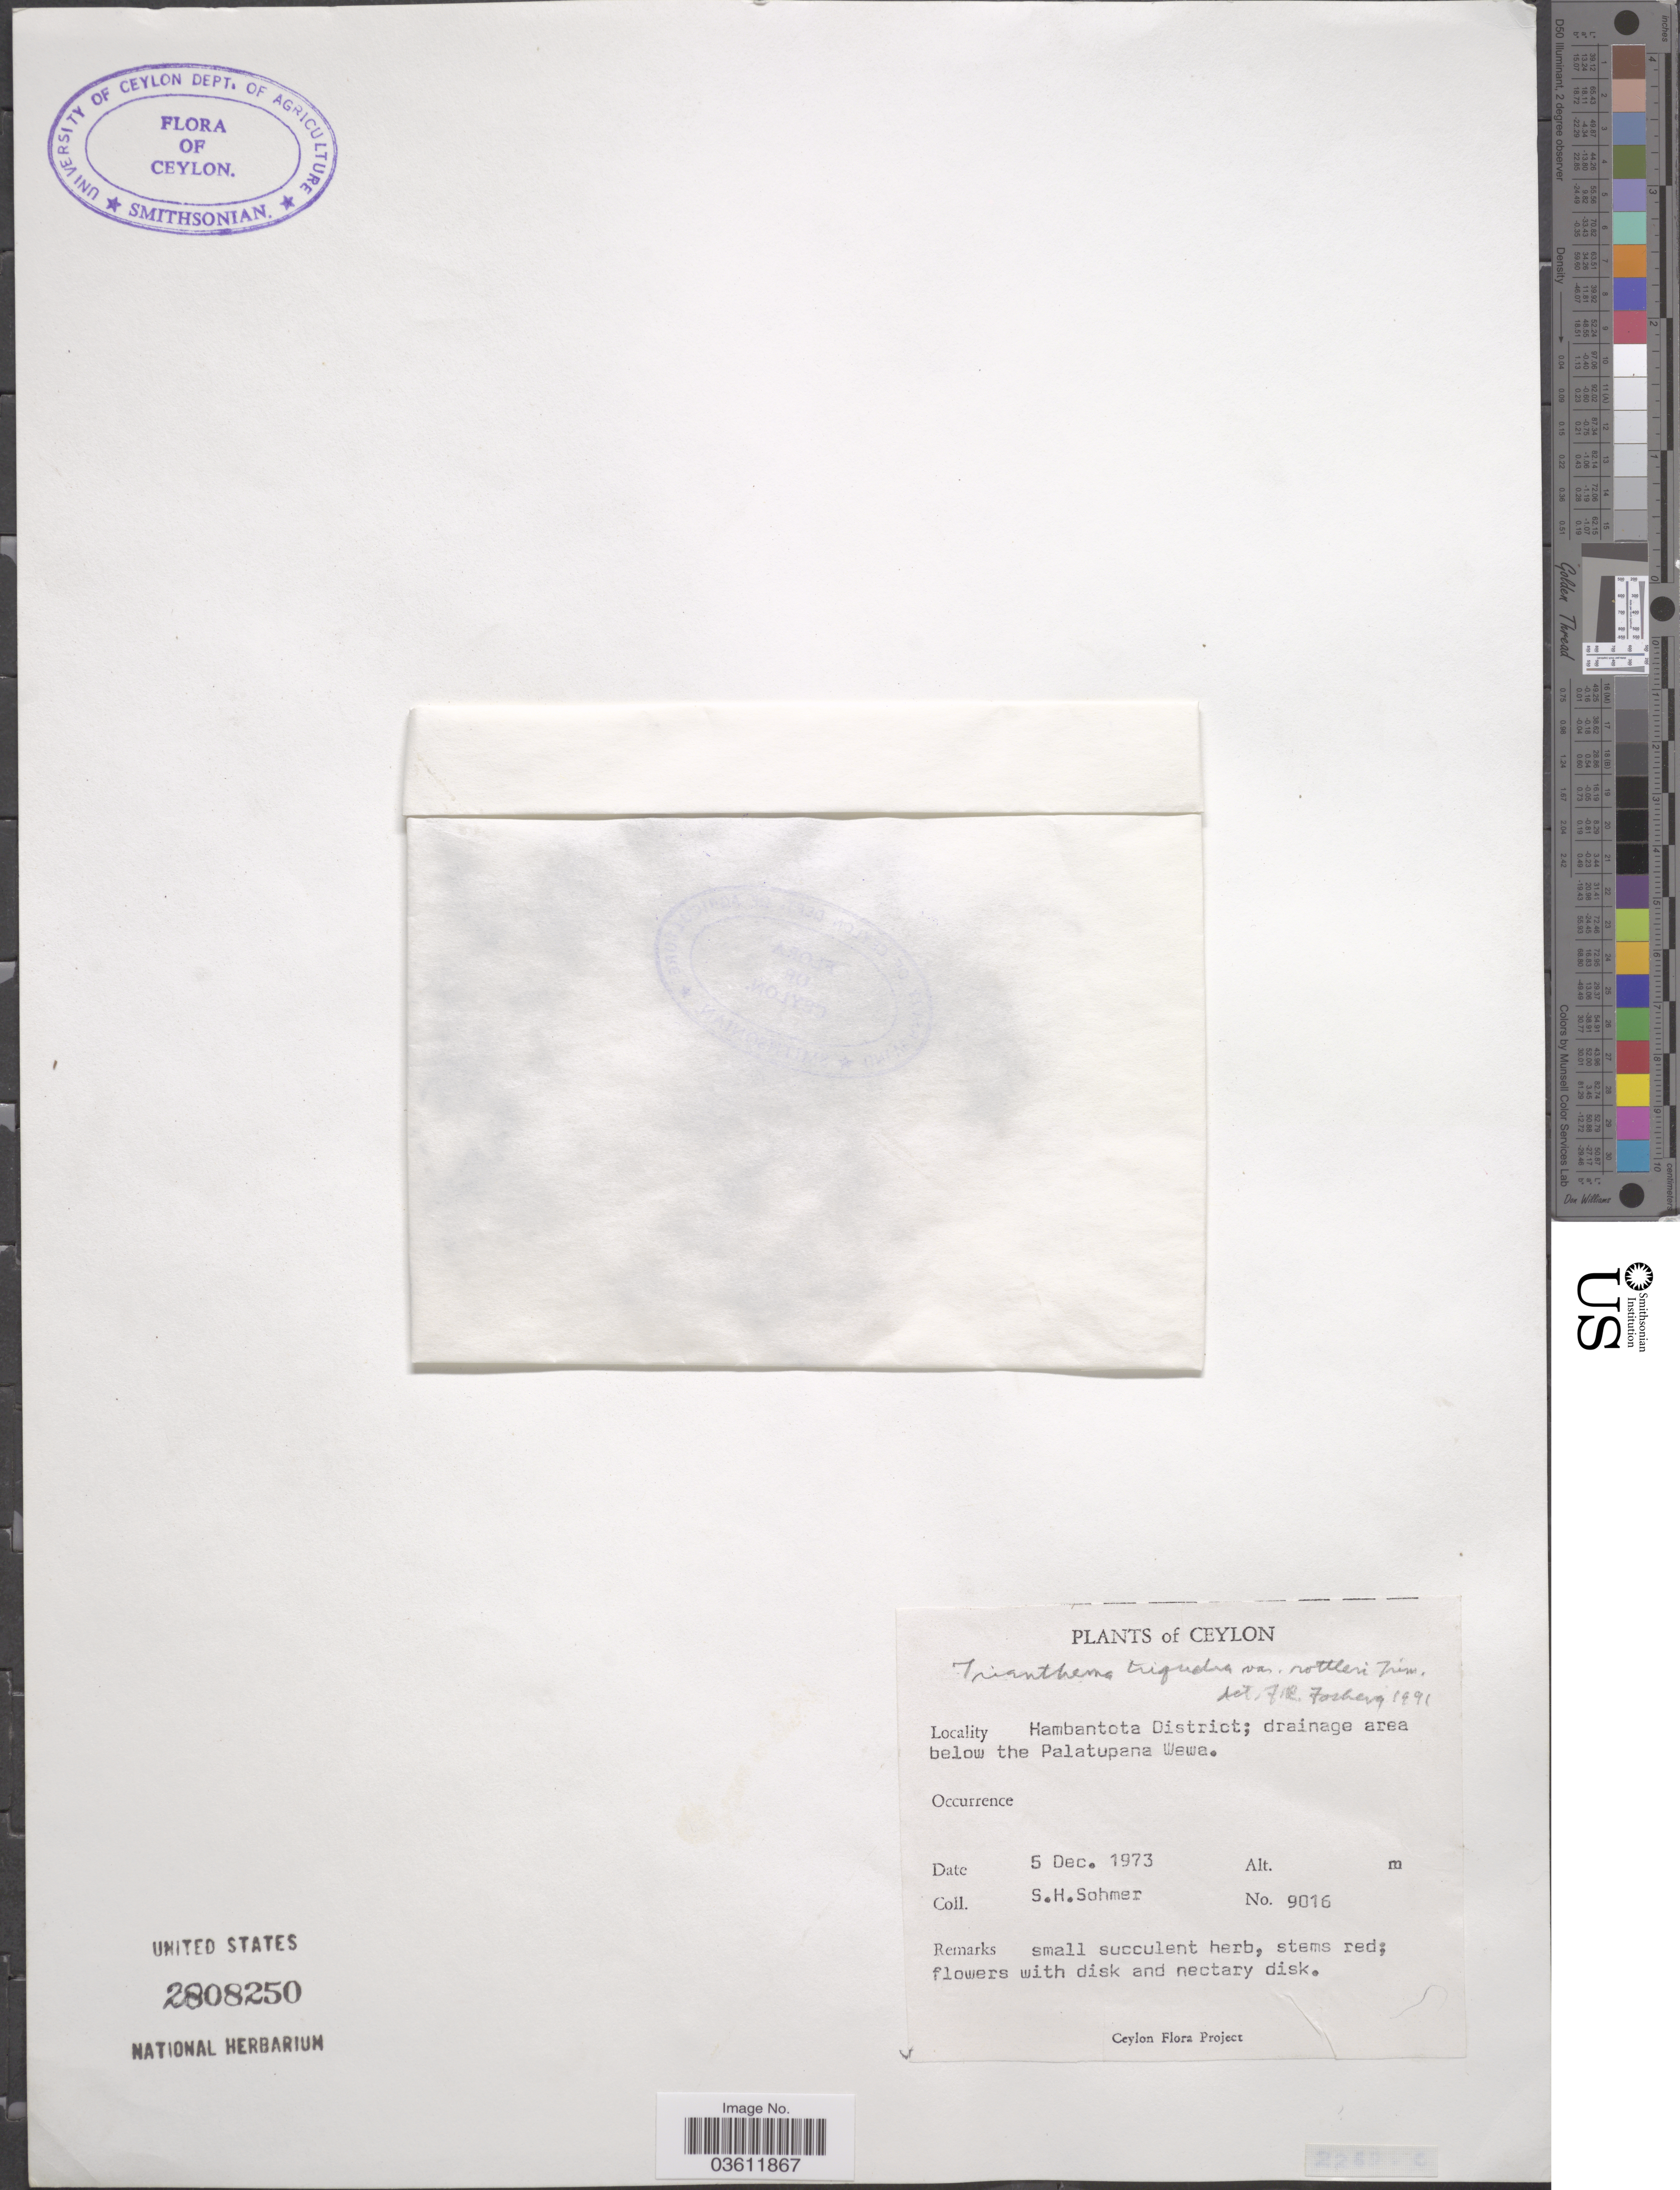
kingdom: Plantae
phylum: Tracheophyta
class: Magnoliopsida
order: Caryophyllales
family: Aizoaceae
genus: Trianthema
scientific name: Trianthema triquetrum var. rottleri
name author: Trimen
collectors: S. H. Sohmer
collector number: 9016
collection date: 1973-12-05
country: Sri Lanka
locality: Ceylon. Hambantota District; drainage area below the Palatupana Wewa.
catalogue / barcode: US 2808250